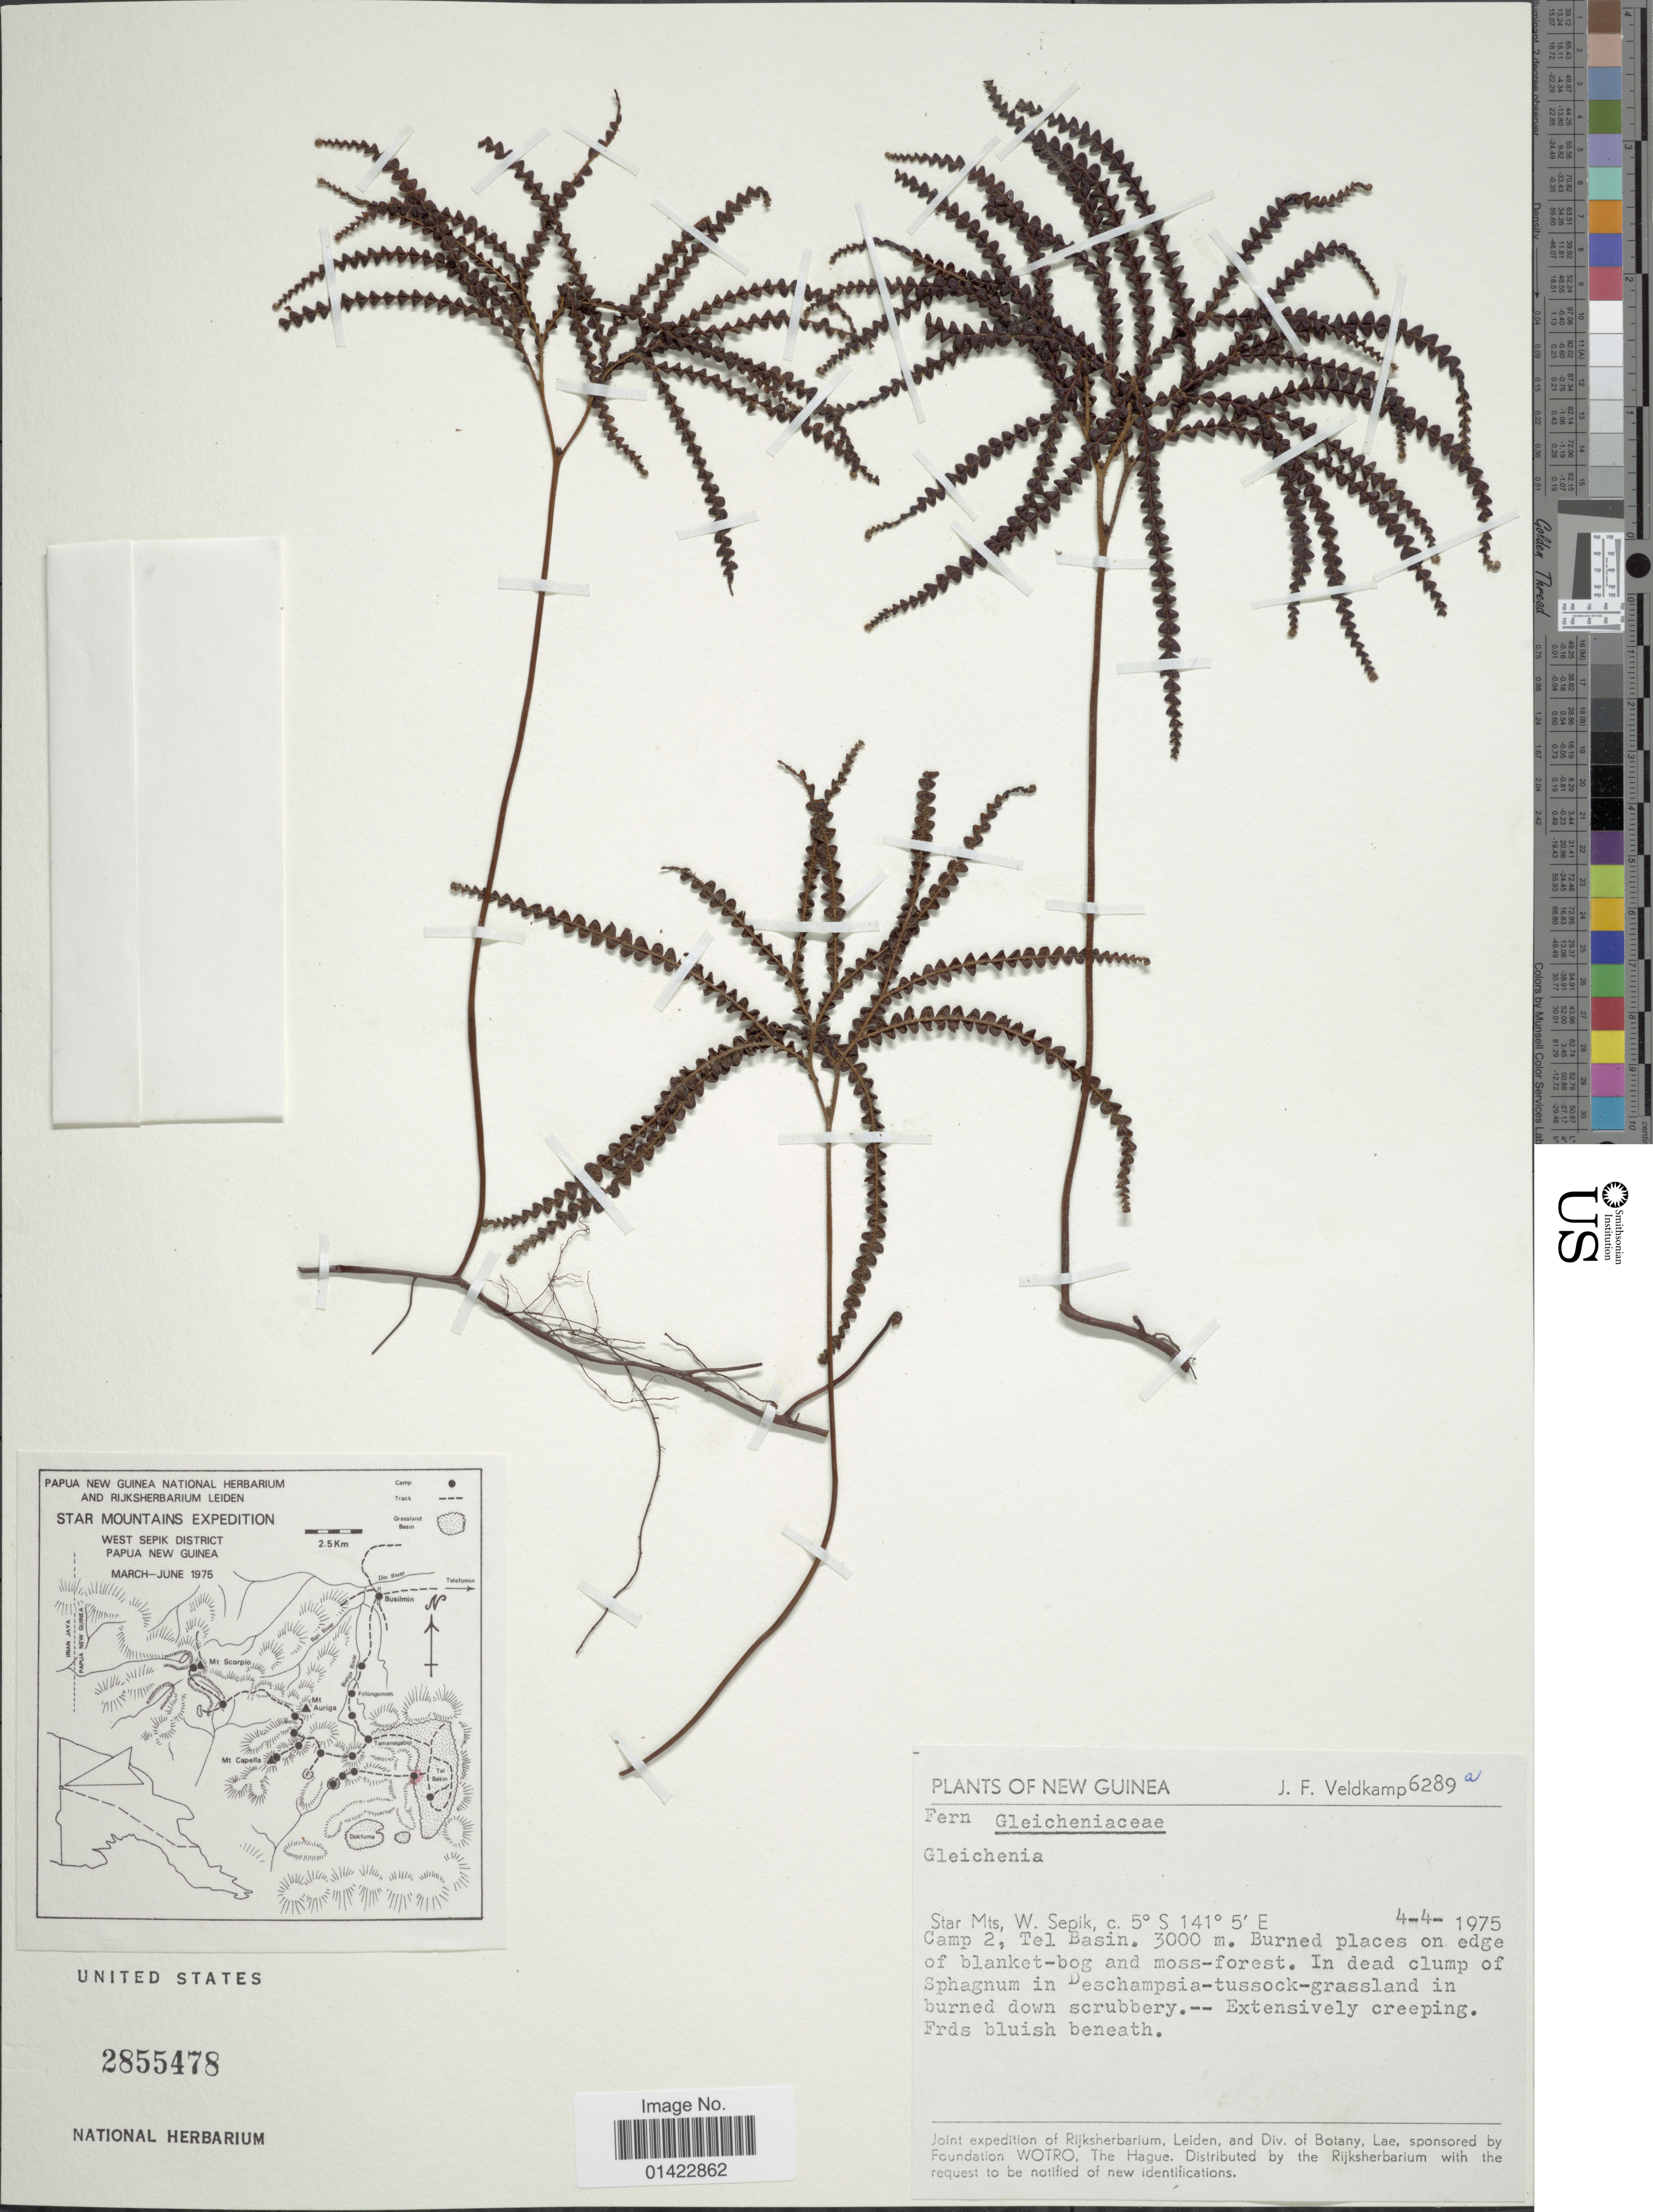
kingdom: Plantae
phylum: Tracheophyta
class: Polypodiopsida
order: Gleicheniales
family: Gleicheniaceae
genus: Sticherus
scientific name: Sticherus bolanicus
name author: (Rosenst.) Copel.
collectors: J. F. Veldkamp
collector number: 6289a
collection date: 1975-04-04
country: Papua New Guinea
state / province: Sandaun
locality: Star Mts., W. Sepik. Camp 2, Tel Basin.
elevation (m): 3000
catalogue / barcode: US 2855478